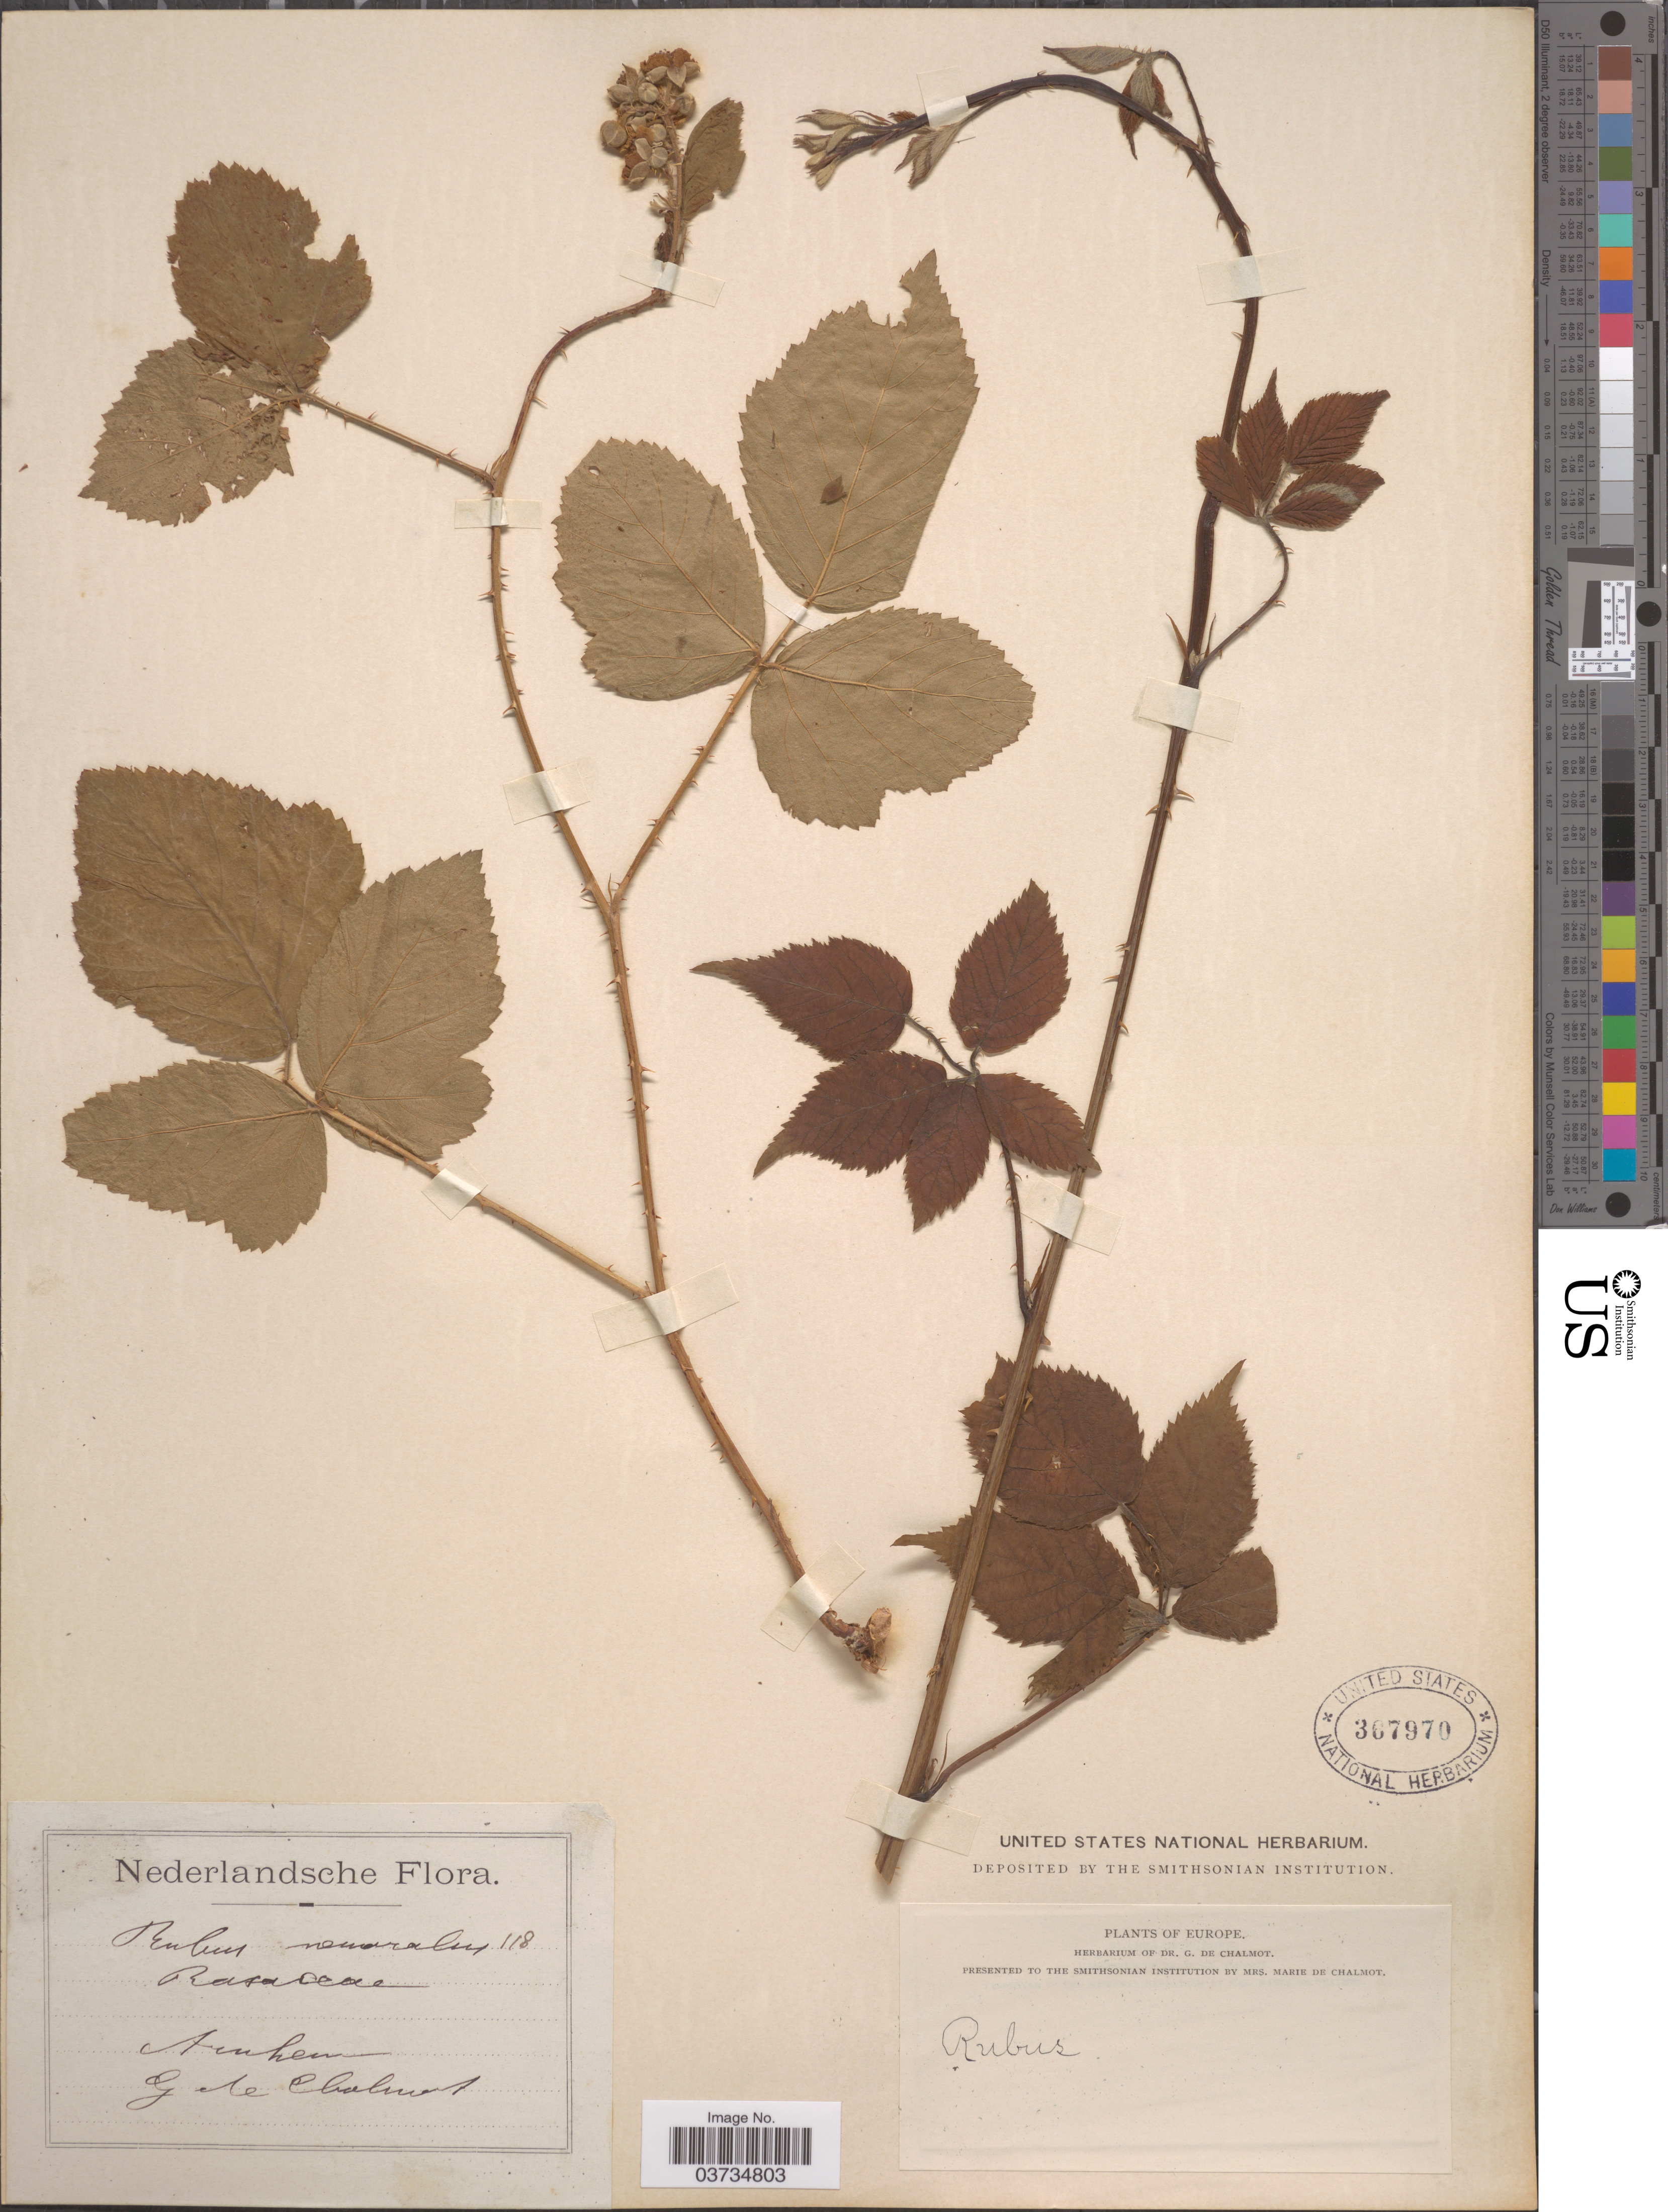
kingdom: Plantae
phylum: Tracheophyta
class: Magnoliopsida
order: Rosales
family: Rosaceae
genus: Rubus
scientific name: Rubus nemoralis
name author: P.J. Müll.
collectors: G. de Chalmot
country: Netherlands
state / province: Gelderland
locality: Arnhem.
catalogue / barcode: US 367970